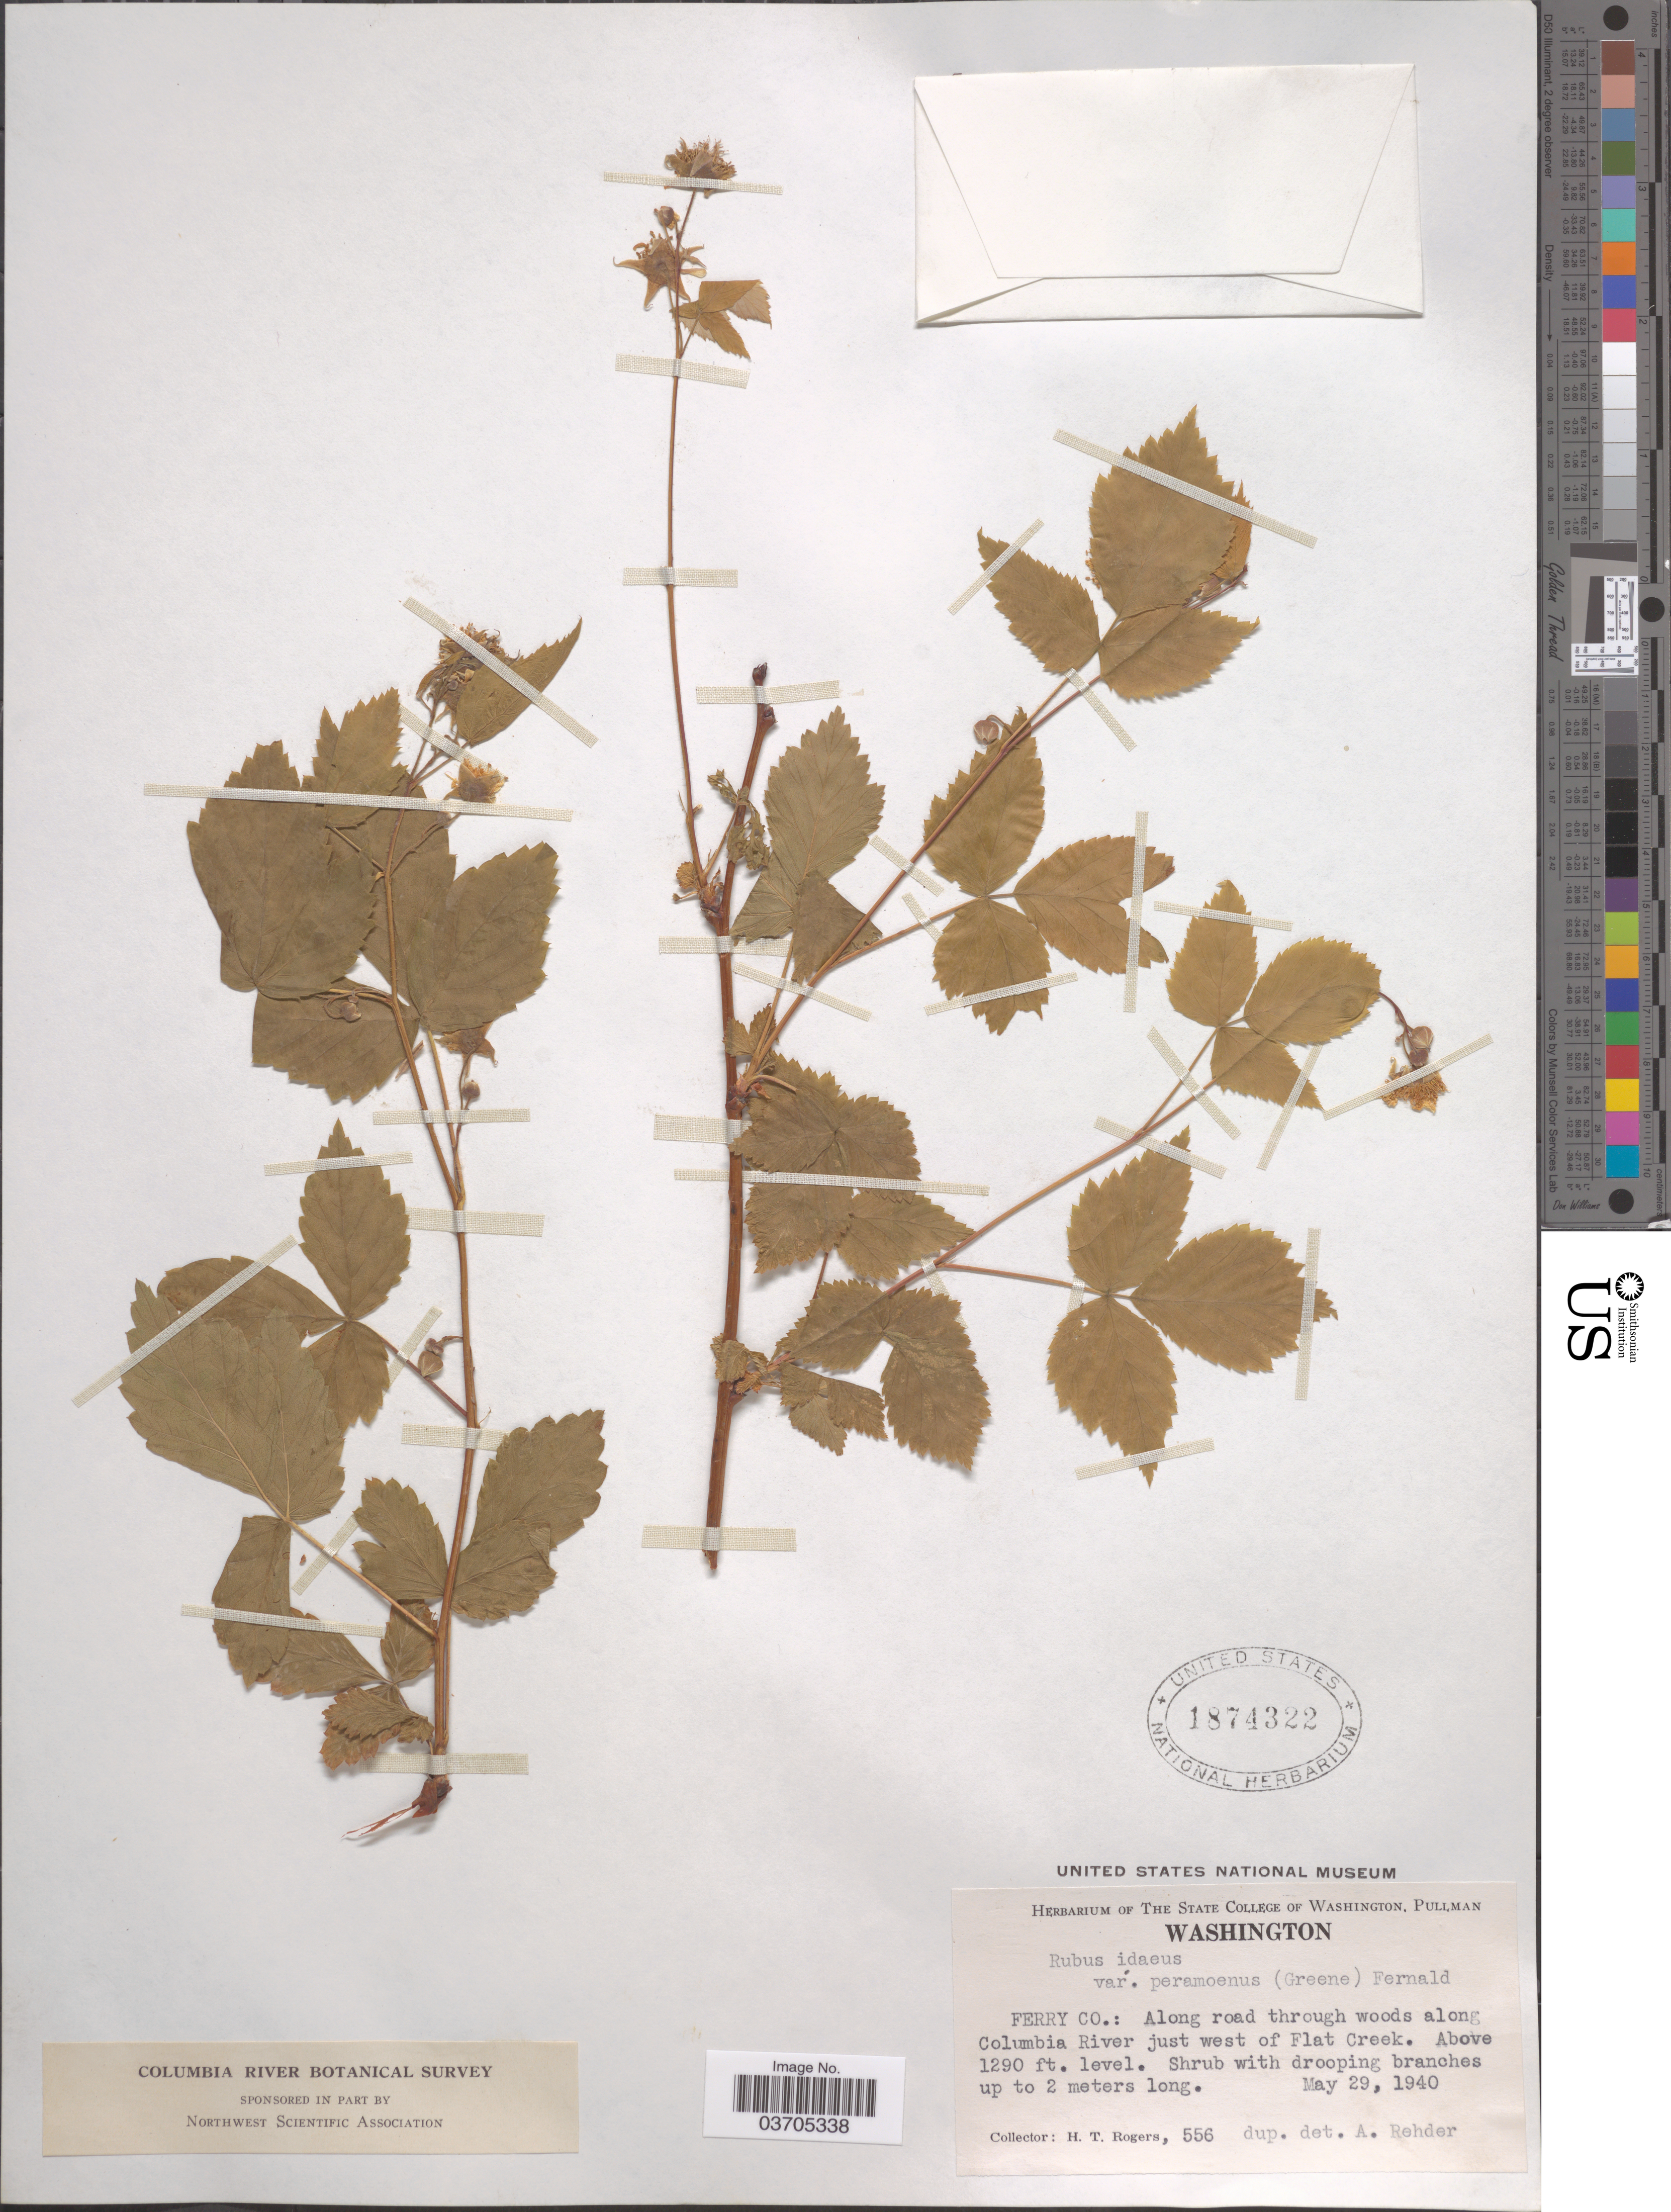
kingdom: Plantae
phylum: Tracheophyta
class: Magnoliopsida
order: Rosales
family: Rosaceae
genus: Rubus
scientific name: Rubus idaeus var. peramoenus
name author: (Greene ex Fedde) Fernald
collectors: H. Rogers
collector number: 556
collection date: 1940-05-29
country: United States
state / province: Washington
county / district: Ferry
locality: Ferry Co.: Along road through woods along Columbia River just west of Flat Creek.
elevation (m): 393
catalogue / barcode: US 1874322